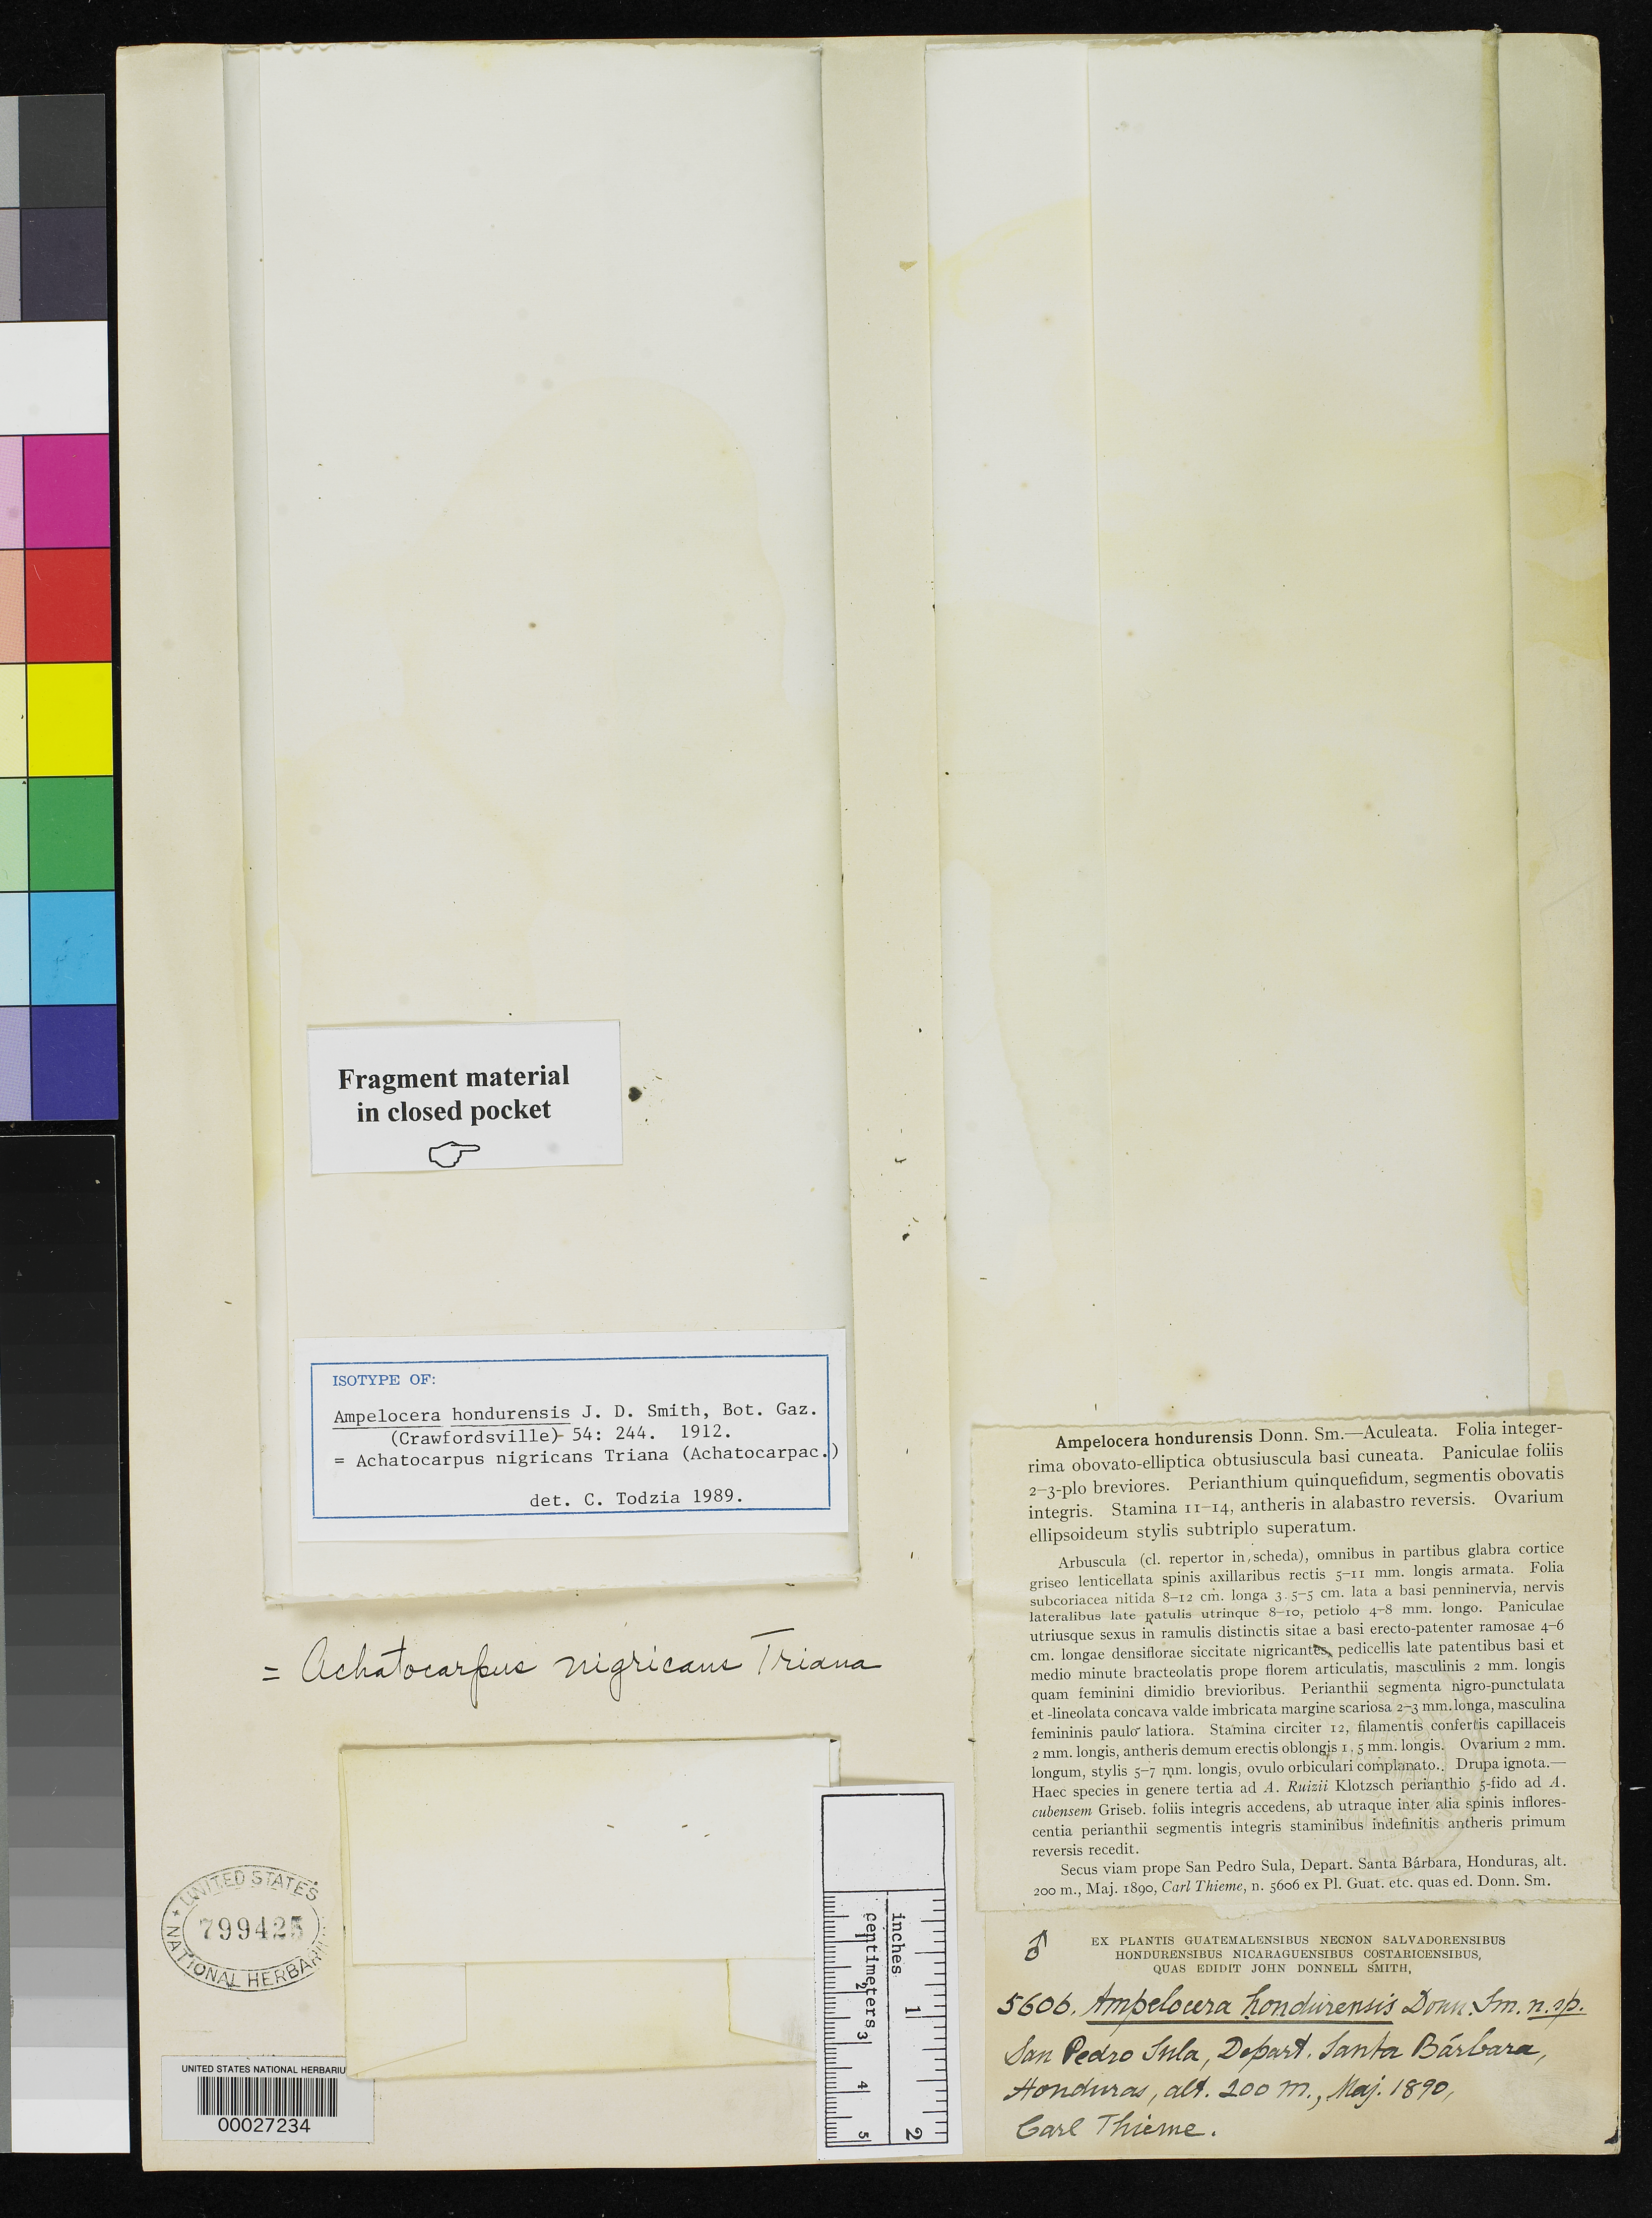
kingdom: Plantae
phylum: Tracheophyta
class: Magnoliopsida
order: Rosales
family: Cannabaceae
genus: Ampelocera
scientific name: Ampelocera hondurensis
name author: Donn. Sm.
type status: Type Collection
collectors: C. Thieme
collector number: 5606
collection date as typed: May 1890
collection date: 1890-05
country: Honduras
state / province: Santa Bárbara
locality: San Pedro Sula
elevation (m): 200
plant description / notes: Annotated as "isotype" by C. Todzia (1989), one of several duplicates of this collection received ex herb. John Donnell Smith.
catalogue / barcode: US 799425